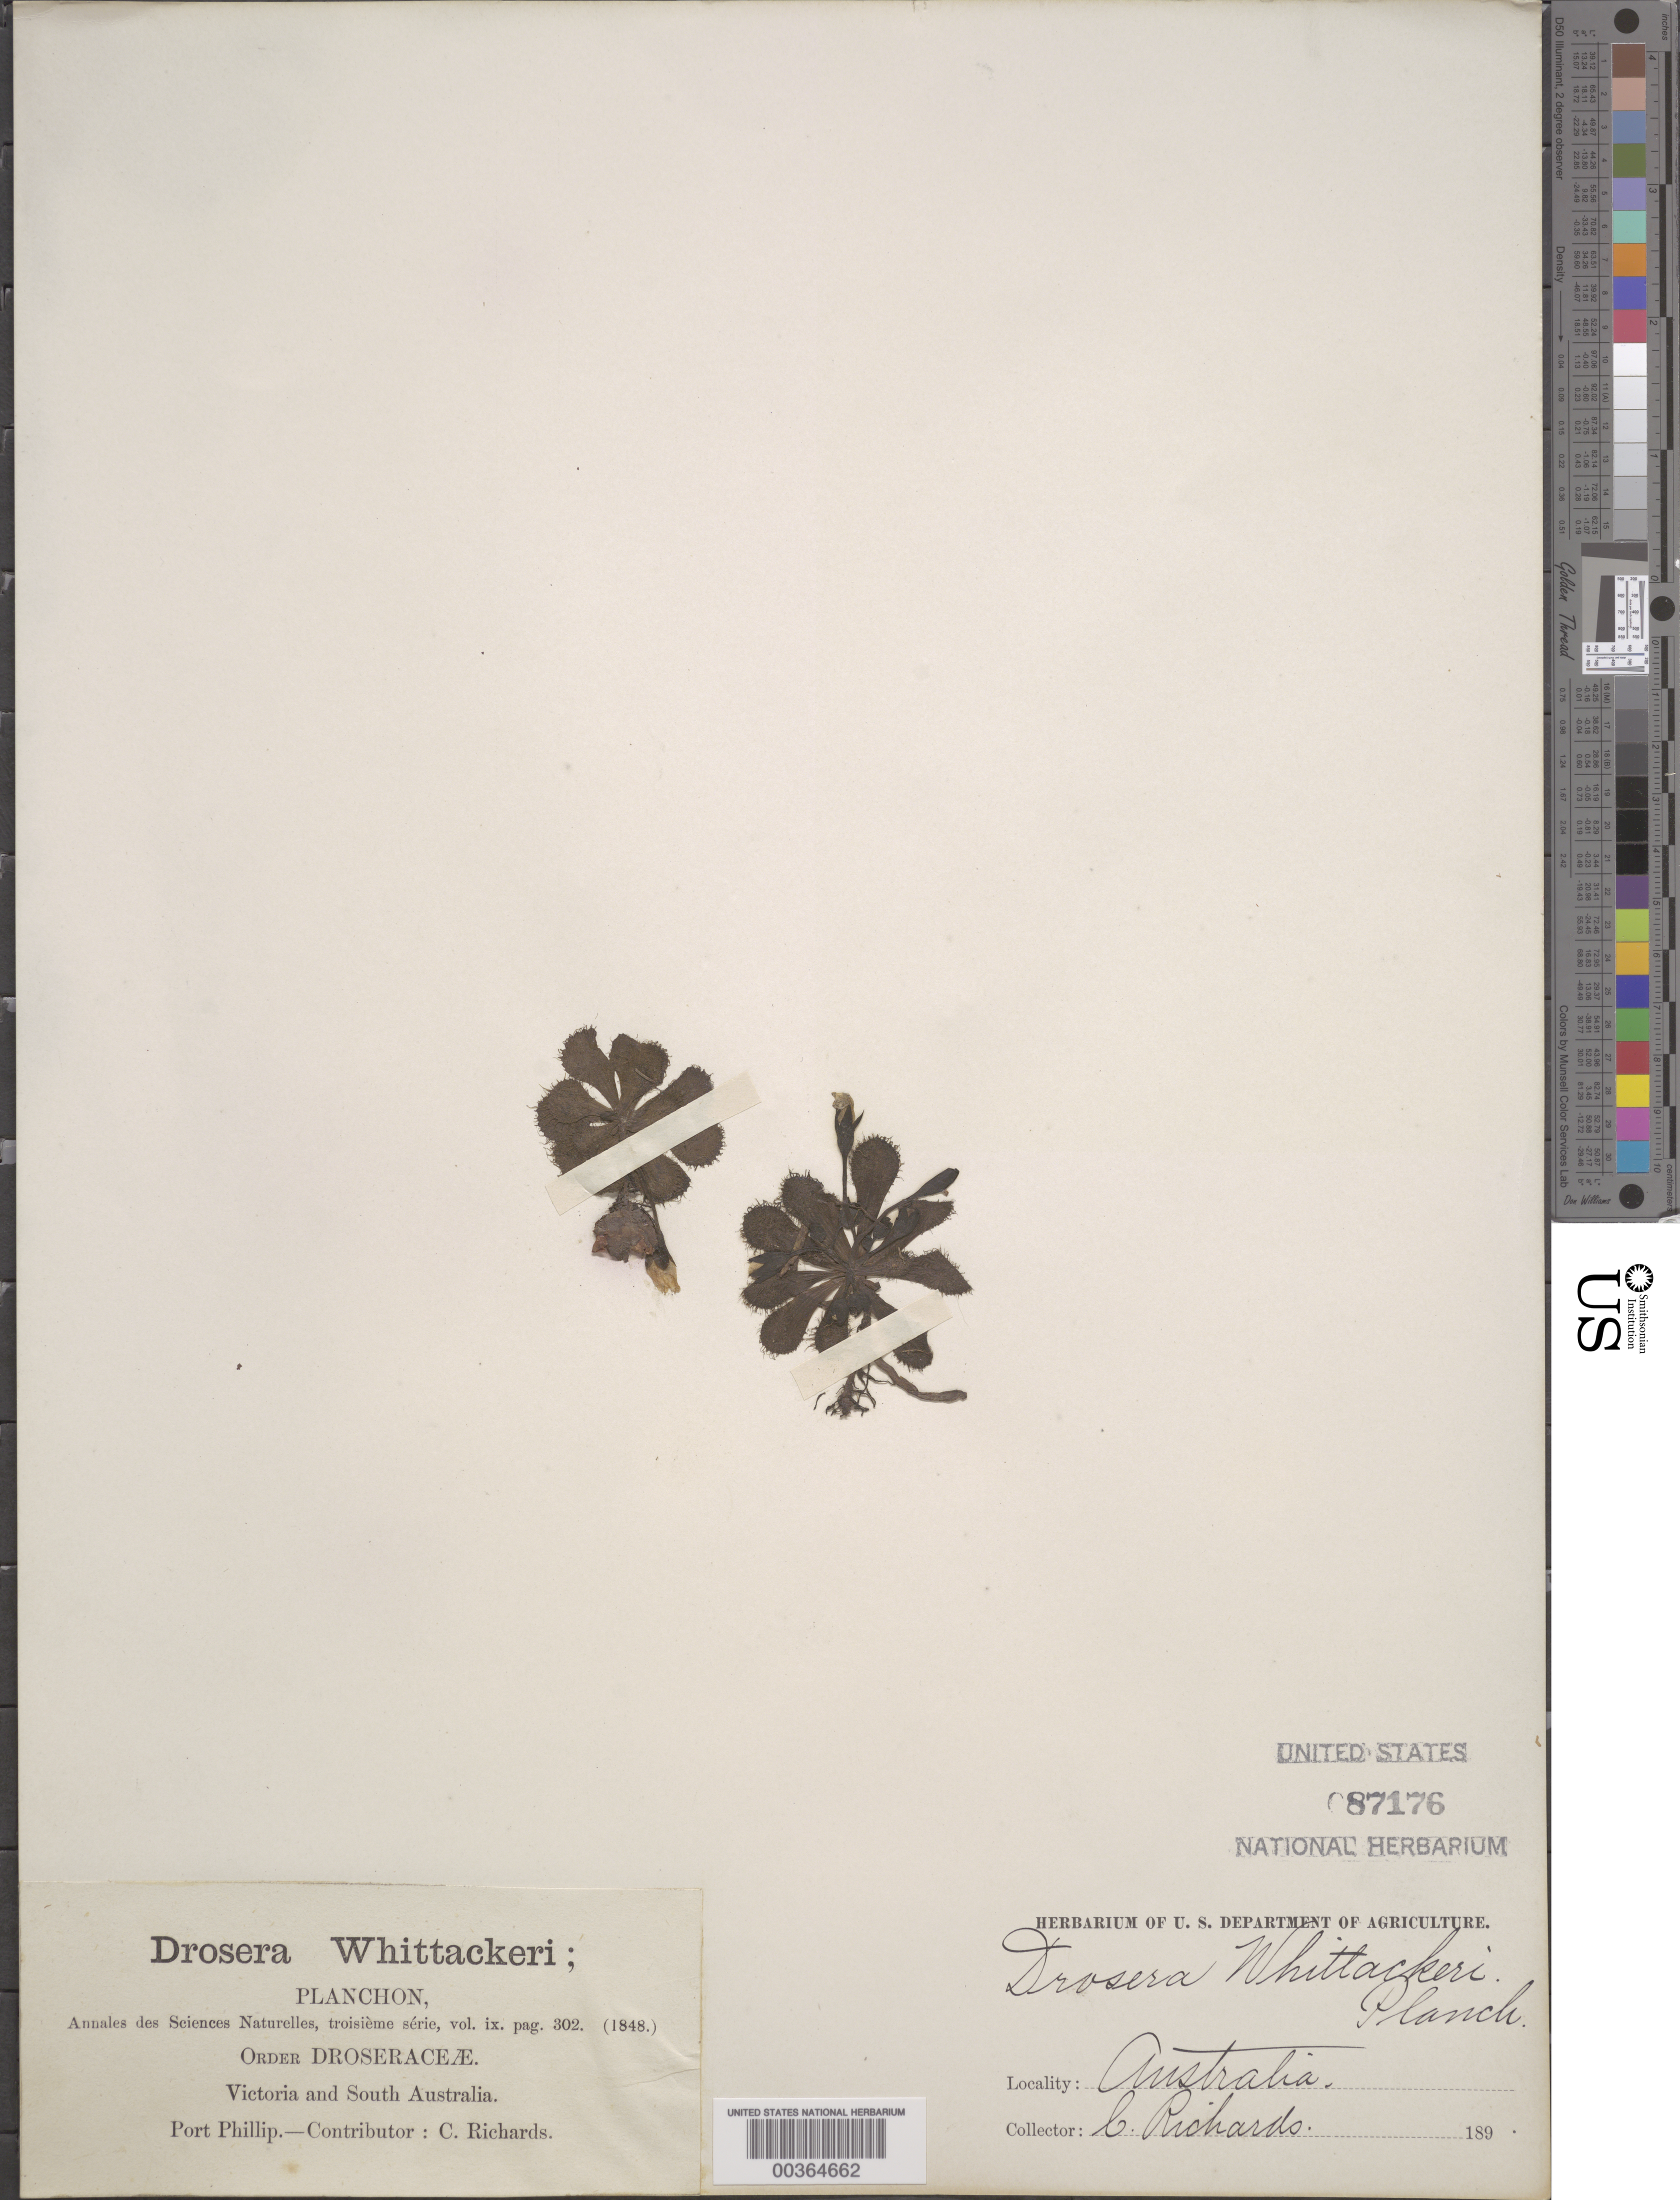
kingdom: Plantae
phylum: Tracheophyta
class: Magnoliopsida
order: Caryophyllales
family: Droseraceae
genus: Drosera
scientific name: Drosera whittakeri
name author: Planch.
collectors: C. Richards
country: Australia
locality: Port phillip.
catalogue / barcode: US 87176